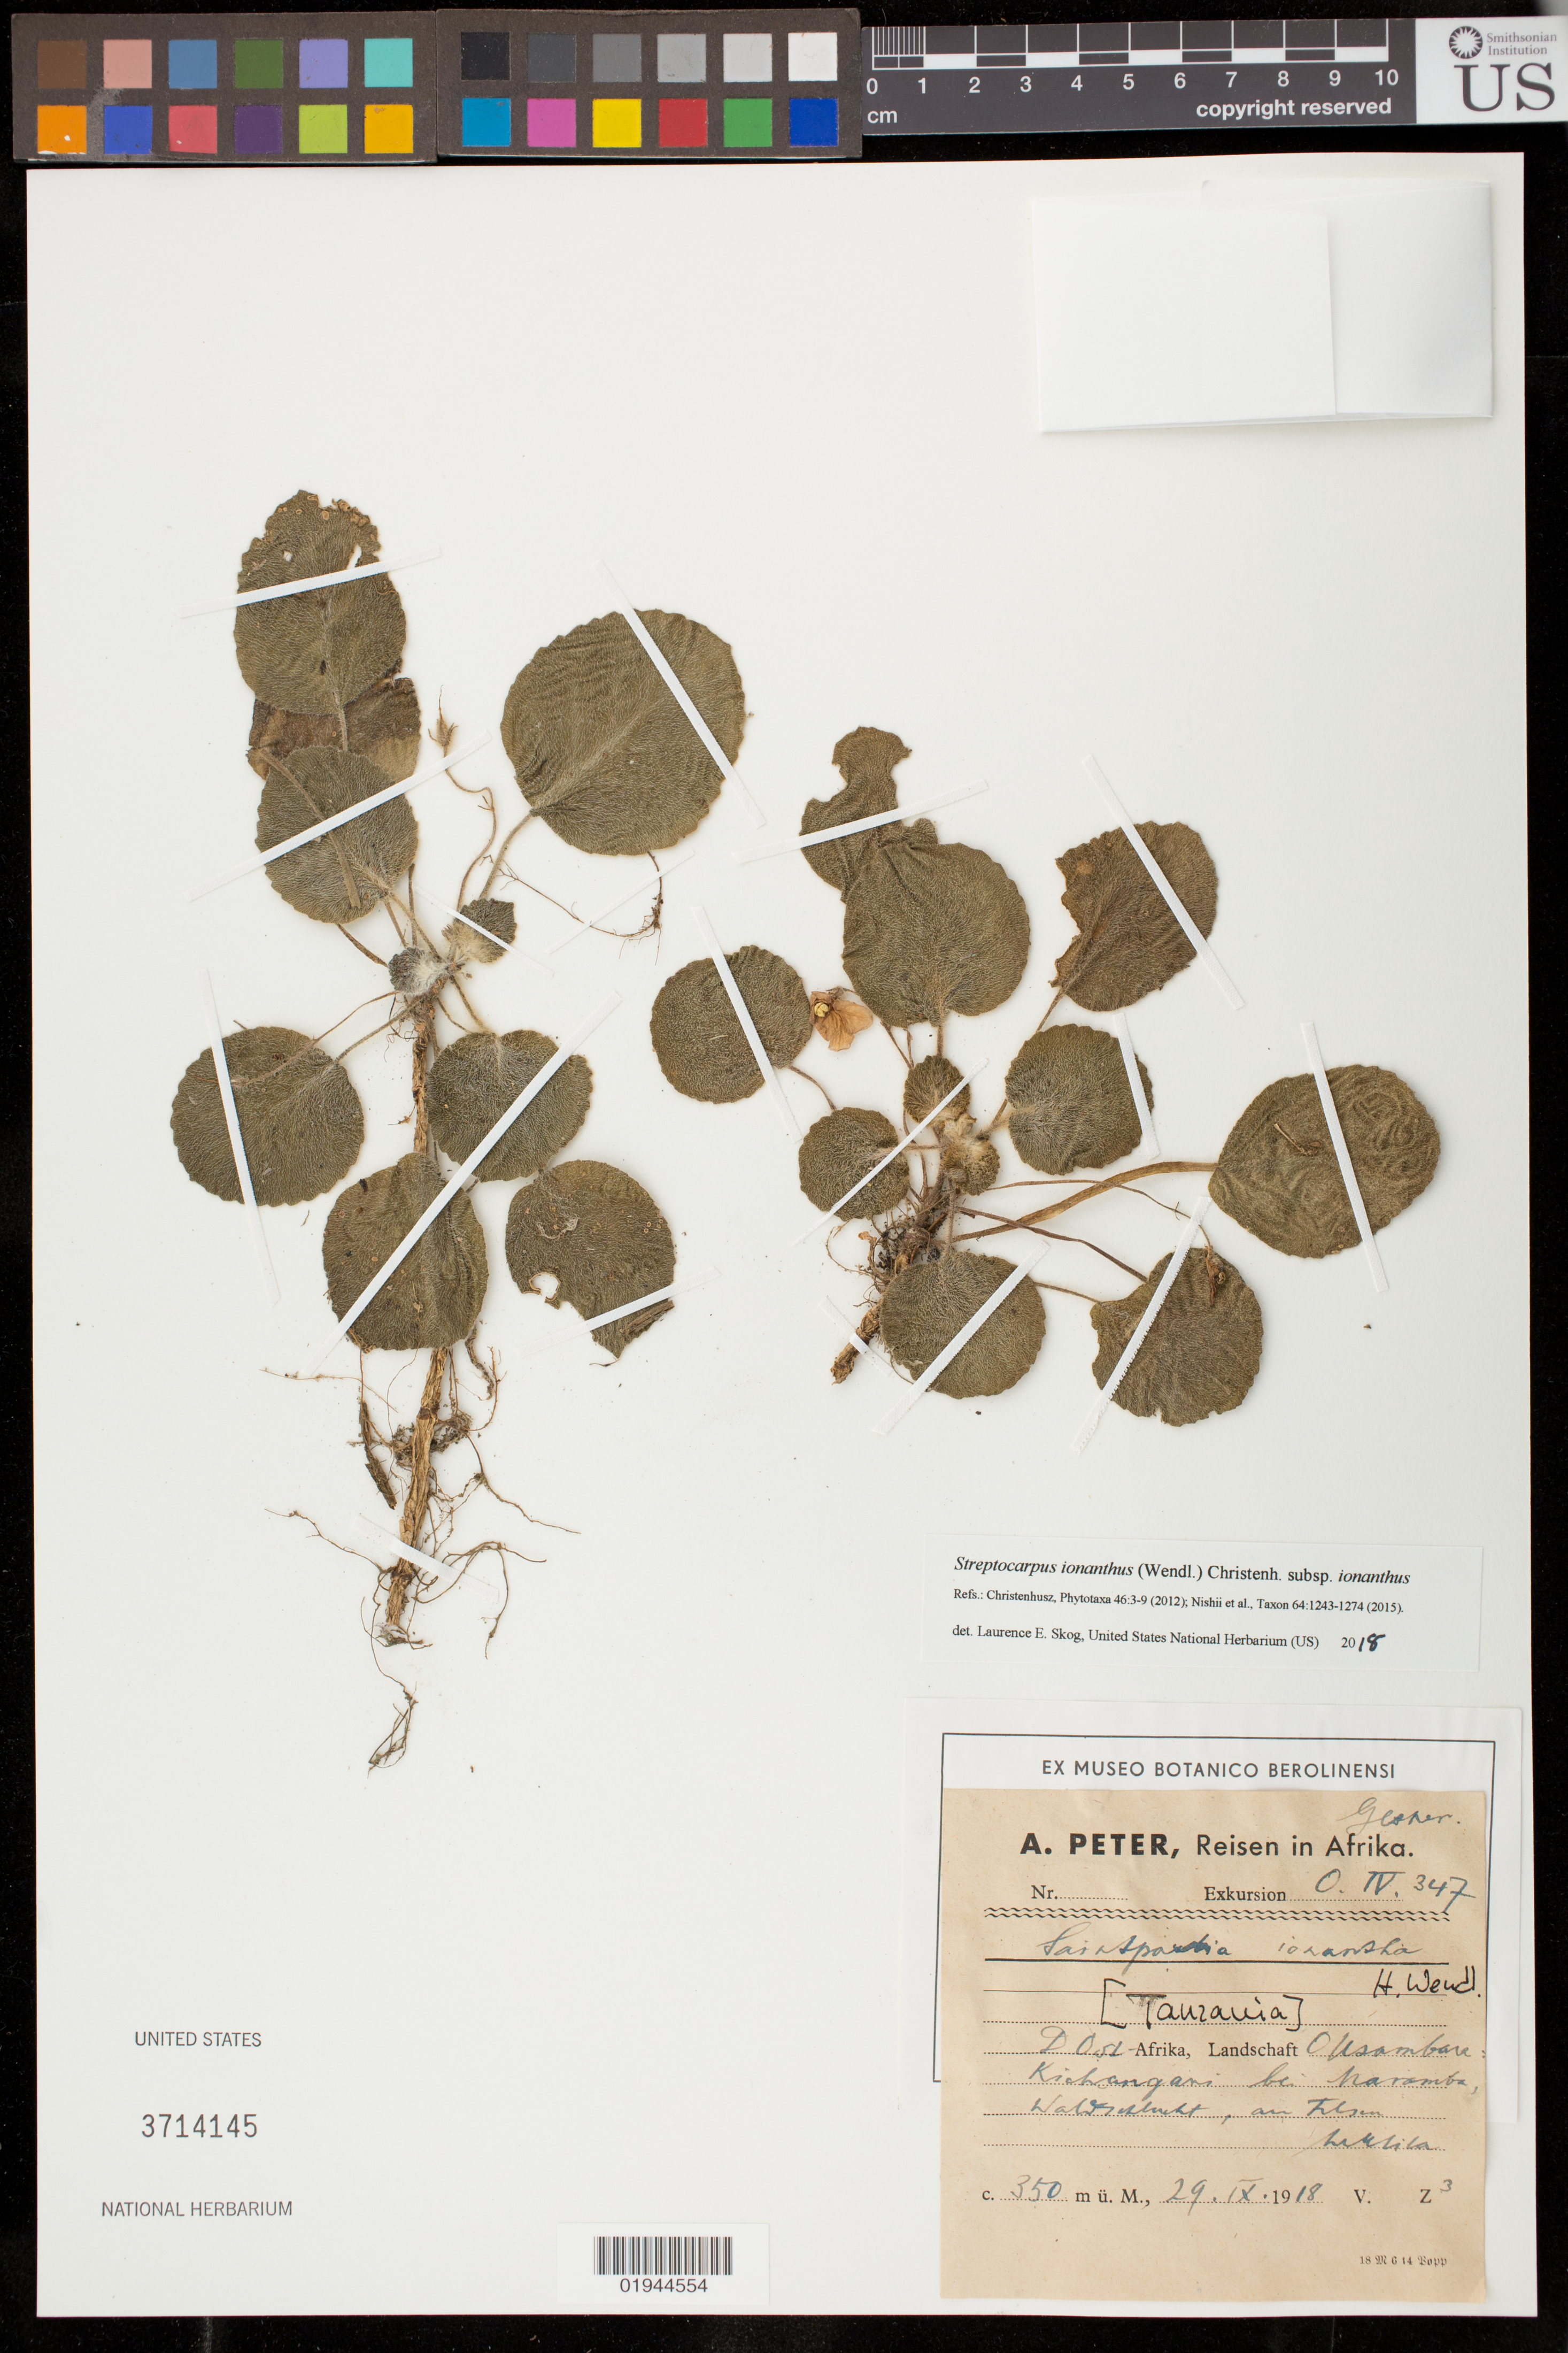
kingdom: Plantae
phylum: Tracheophyta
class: Magnoliopsida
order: Lamiales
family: Gesneriaceae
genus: Streptocarpus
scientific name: Streptocarpus ionanthus subsp. ionanthus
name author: (H. Wendl.) Christenh.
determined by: Skog, Laurence E.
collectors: A. Peter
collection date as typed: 29.ix.1918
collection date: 1918-09-29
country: Tanzania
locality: Deutsch Ost-Afrika: Landschaft O Usambara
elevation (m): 350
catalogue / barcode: US 3714145